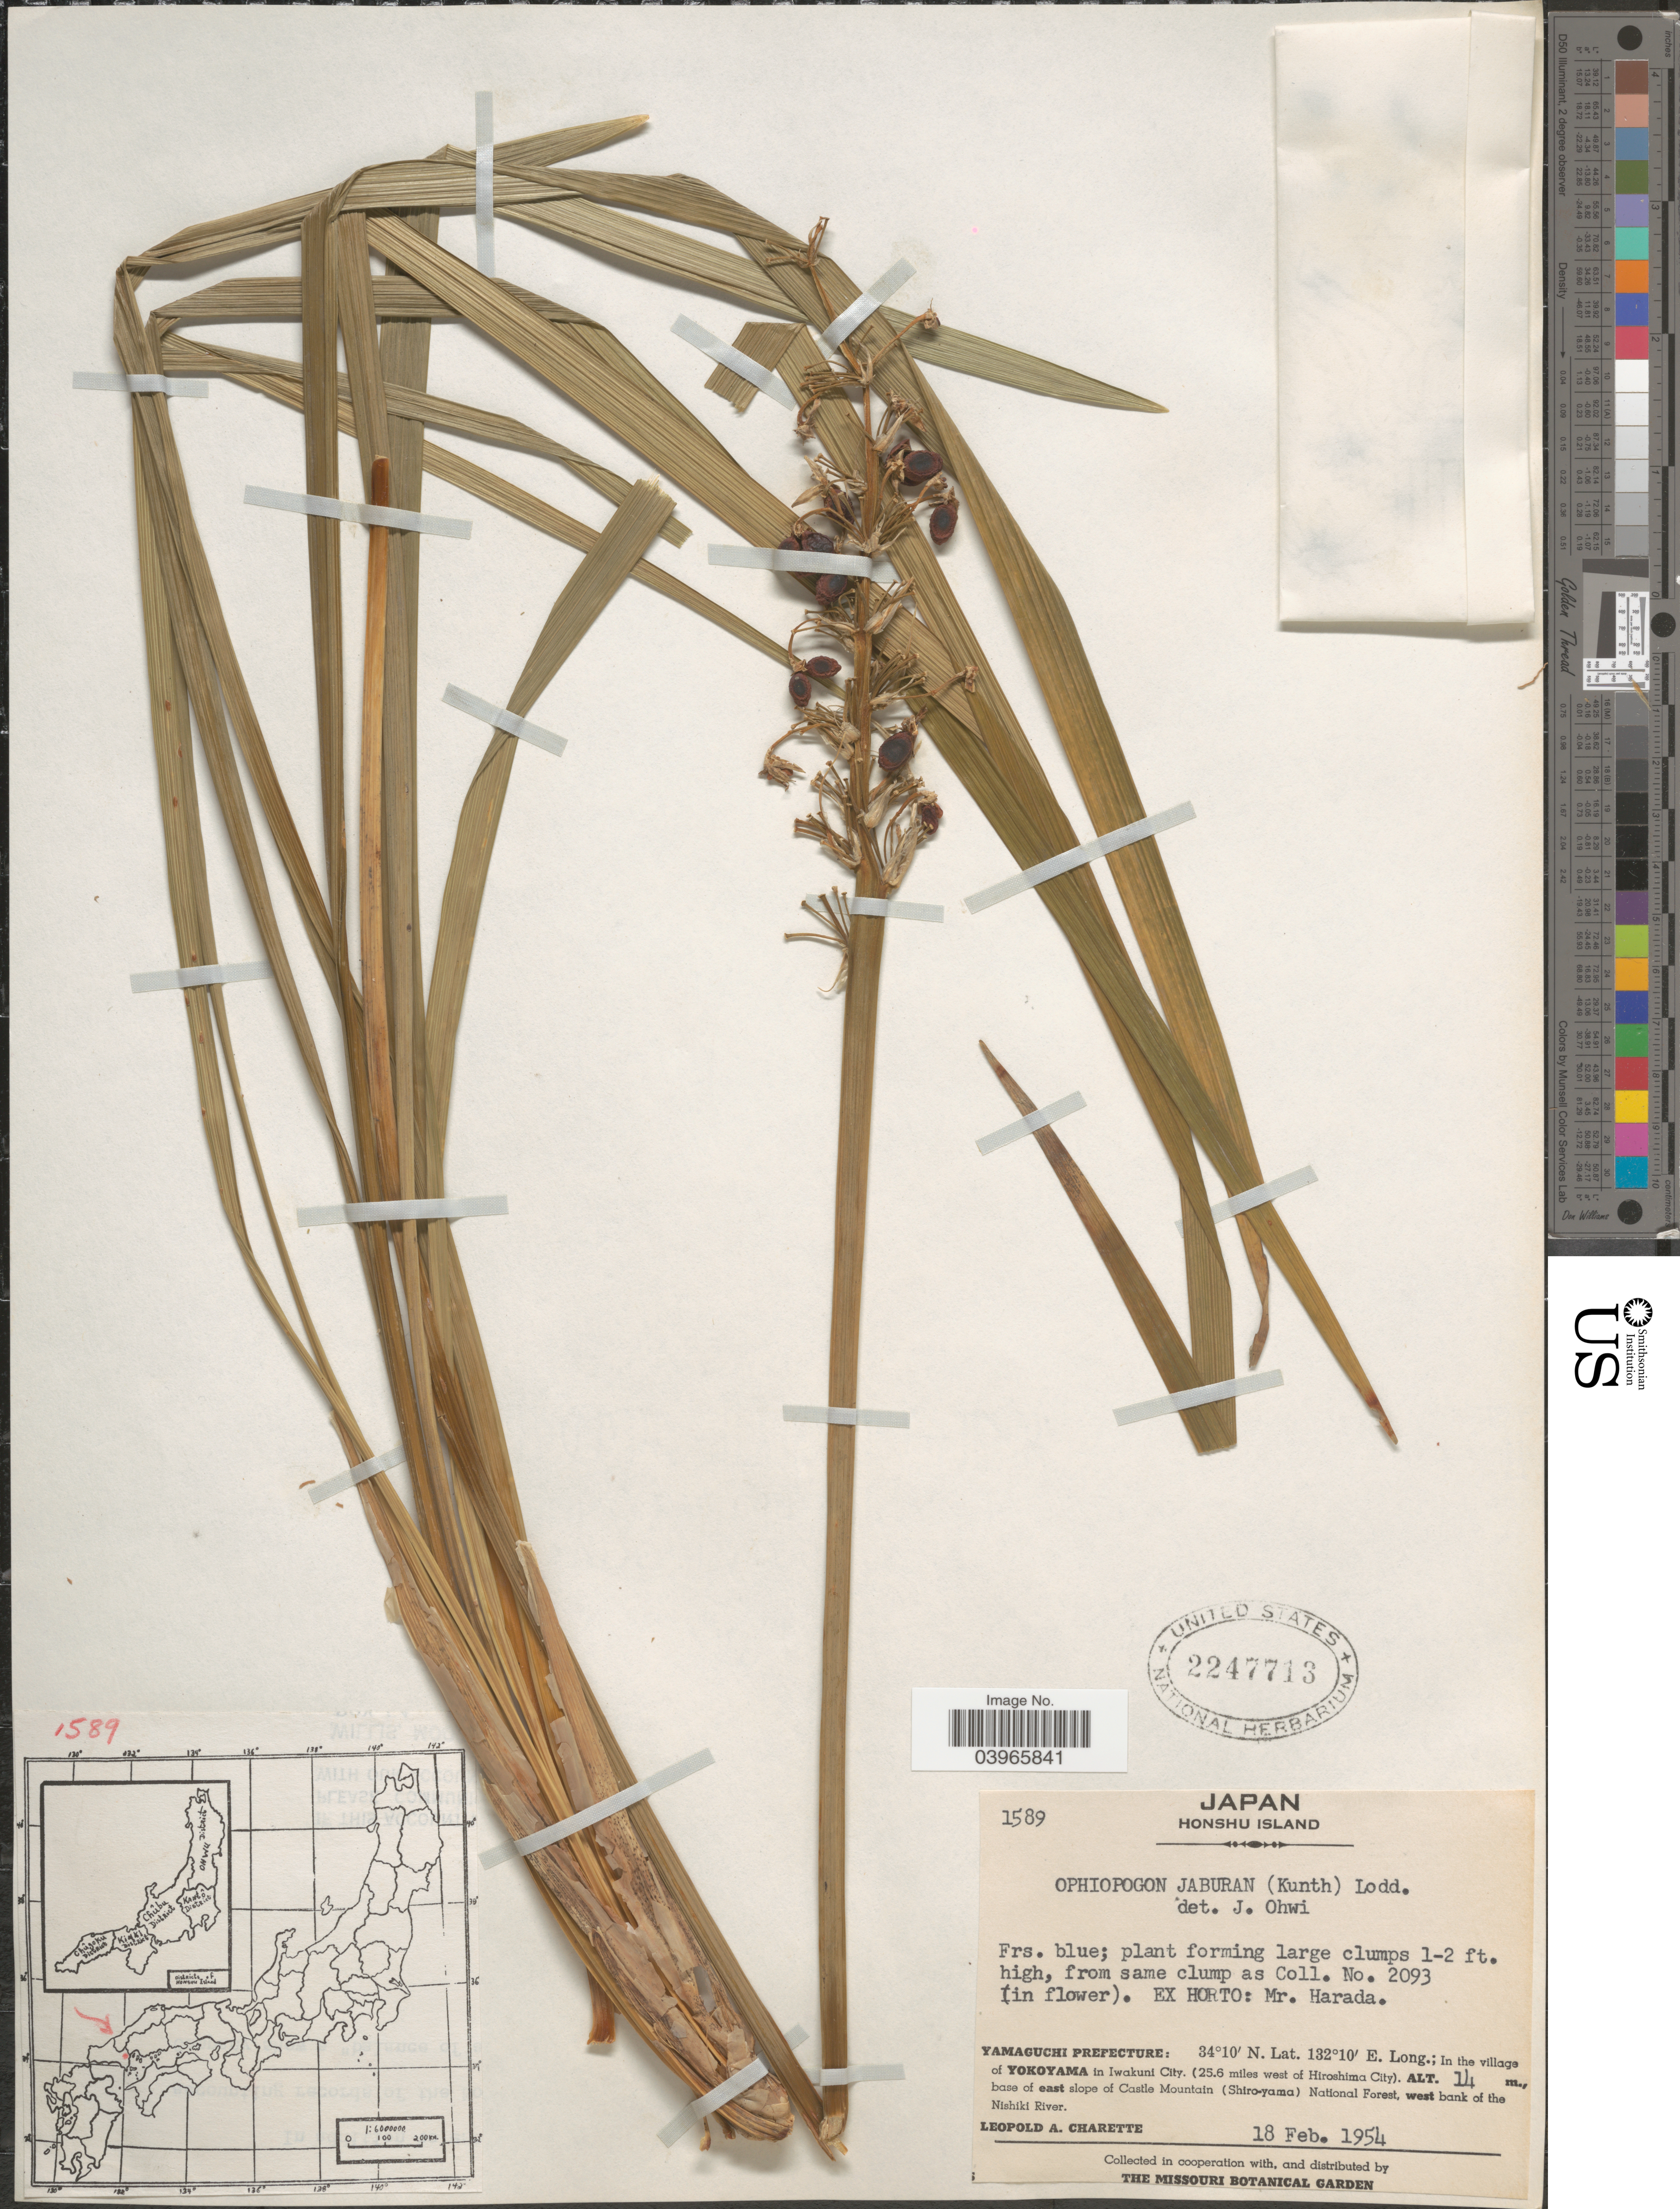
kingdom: Plantae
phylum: Tracheophyta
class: Liliopsida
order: Asparagales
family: Asparagaceae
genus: Ophiopogon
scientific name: Ophiopogon jaburan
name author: (Siebold) Lodd.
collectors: L. A. Charette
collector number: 1589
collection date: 1954-02-18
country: Japan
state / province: Yamaguti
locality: Honshu Island. Mr. Harada. Yamaguchi Prefecture: In the village of Yokoyama in Iwakuni City. (25.6 miles west of Hiroshima City). Base of east slope of Castle Mountain (Shiro-yama) National Forest, west bank of the Nishiki River.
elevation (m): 14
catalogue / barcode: US 2247713